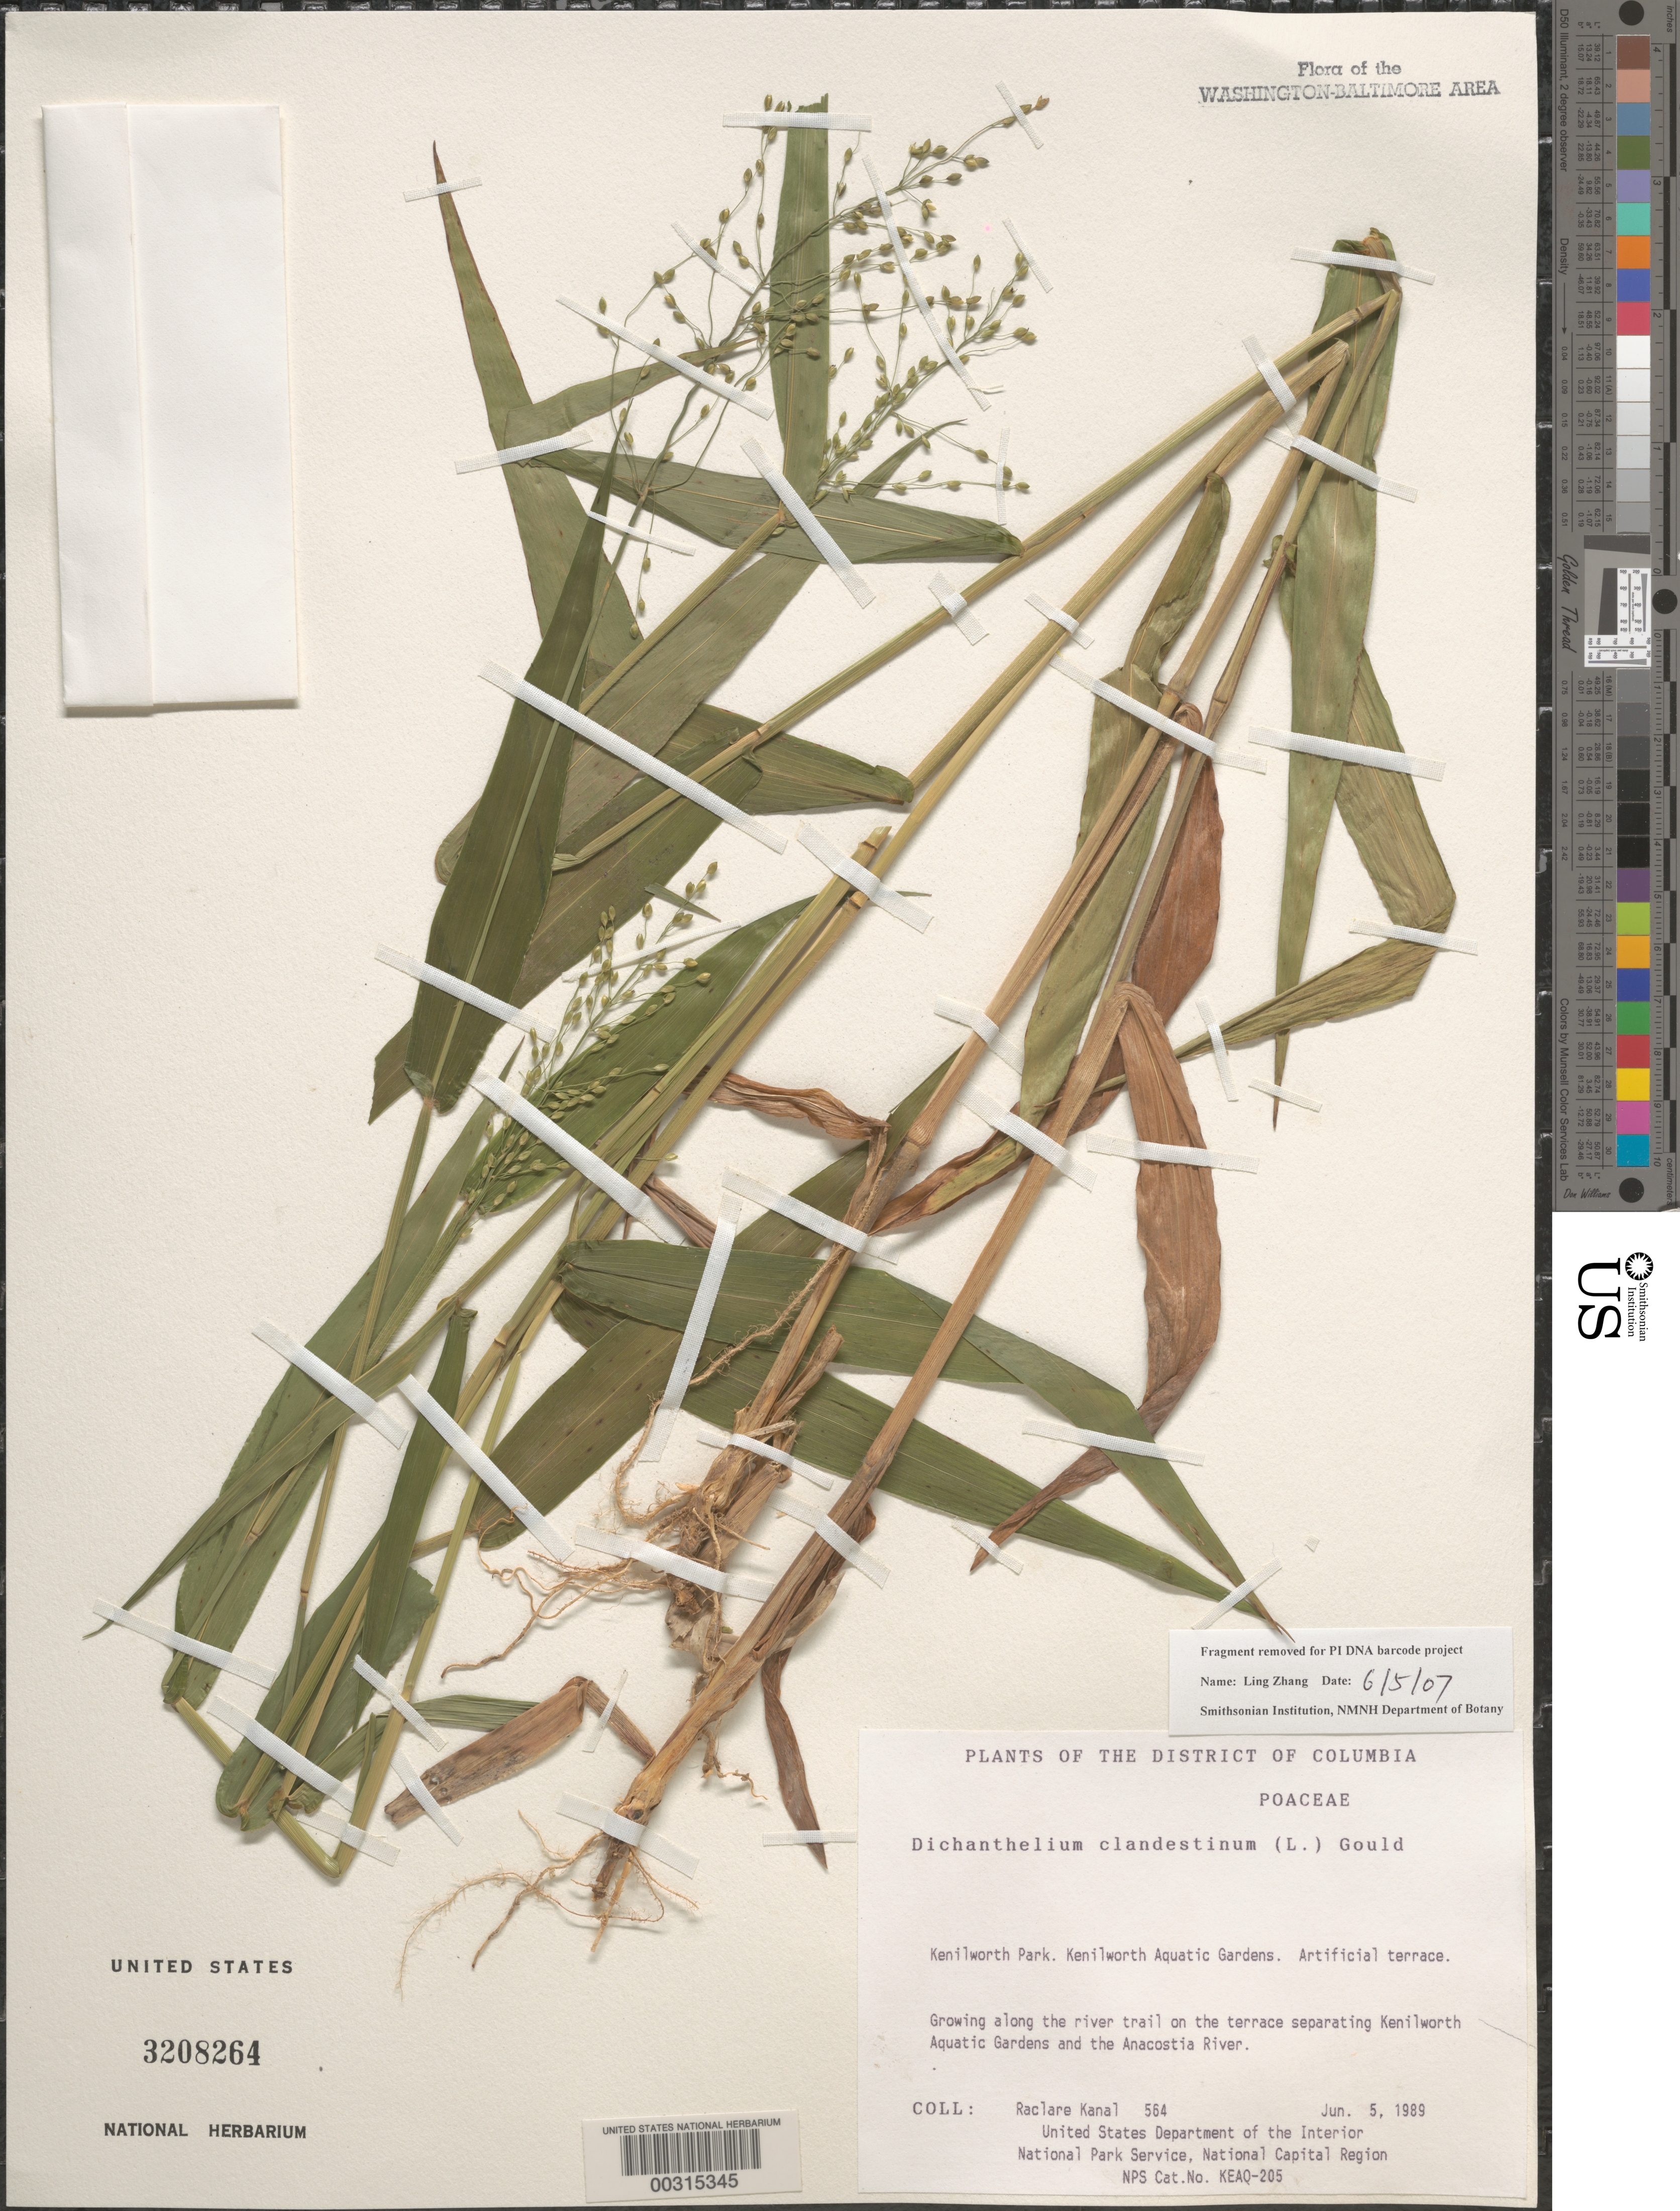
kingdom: Plantae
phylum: Tracheophyta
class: Liliopsida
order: Poales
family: Poaceae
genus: Dichanthelium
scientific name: Dichanthelium clandestinum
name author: (L.) Gould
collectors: R. Kanal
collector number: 564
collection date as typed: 05 Jun 1989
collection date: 1989-06-05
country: United States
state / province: District of Columbia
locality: Kenilworth Park, Kenilworth Aquatic Gardens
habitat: Along river trail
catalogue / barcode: US 3208264